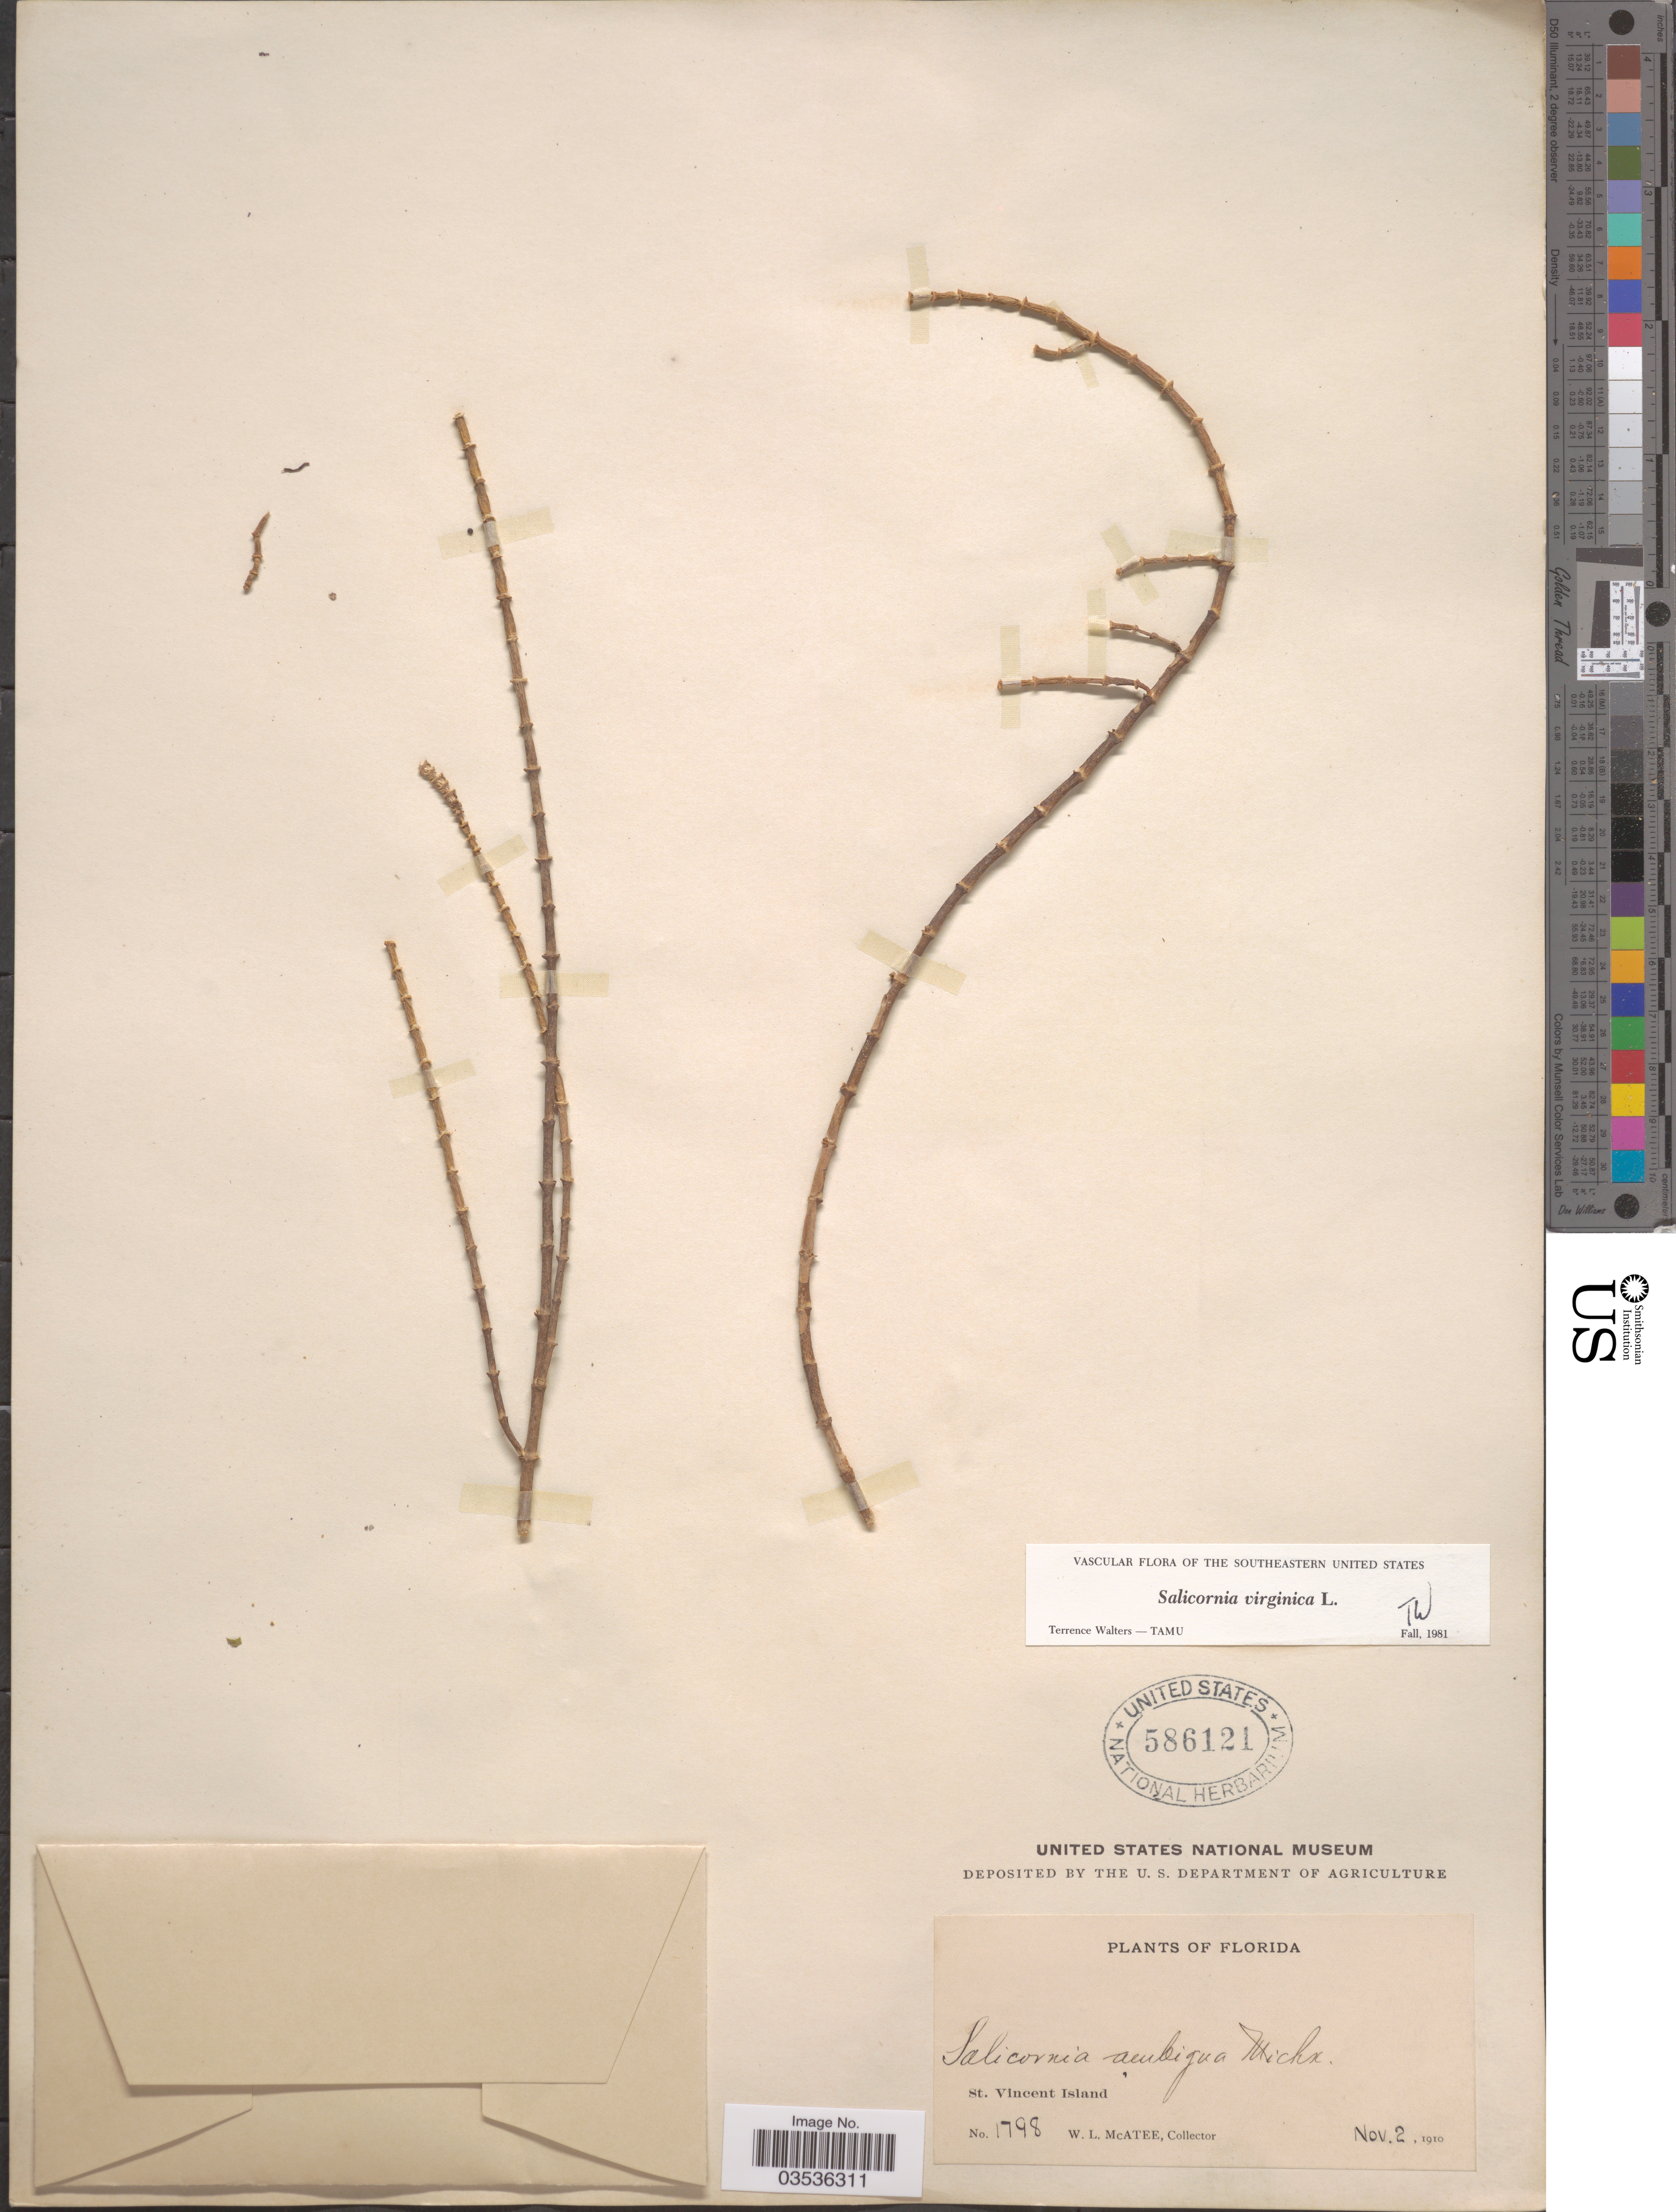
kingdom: Plantae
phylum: Tracheophyta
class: Magnoliopsida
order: Caryophyllales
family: Amaranthaceae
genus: Salicornia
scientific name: Salicornia ambigua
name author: Michx.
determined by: Strong, Mark T., (BOT), Smithsonian Institution - National Museum of Natural History (UNITED STATES)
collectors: W. McAtee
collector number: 1798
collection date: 1910-11-02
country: United States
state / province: Florida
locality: St. Vincent Island.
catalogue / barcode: US 586121